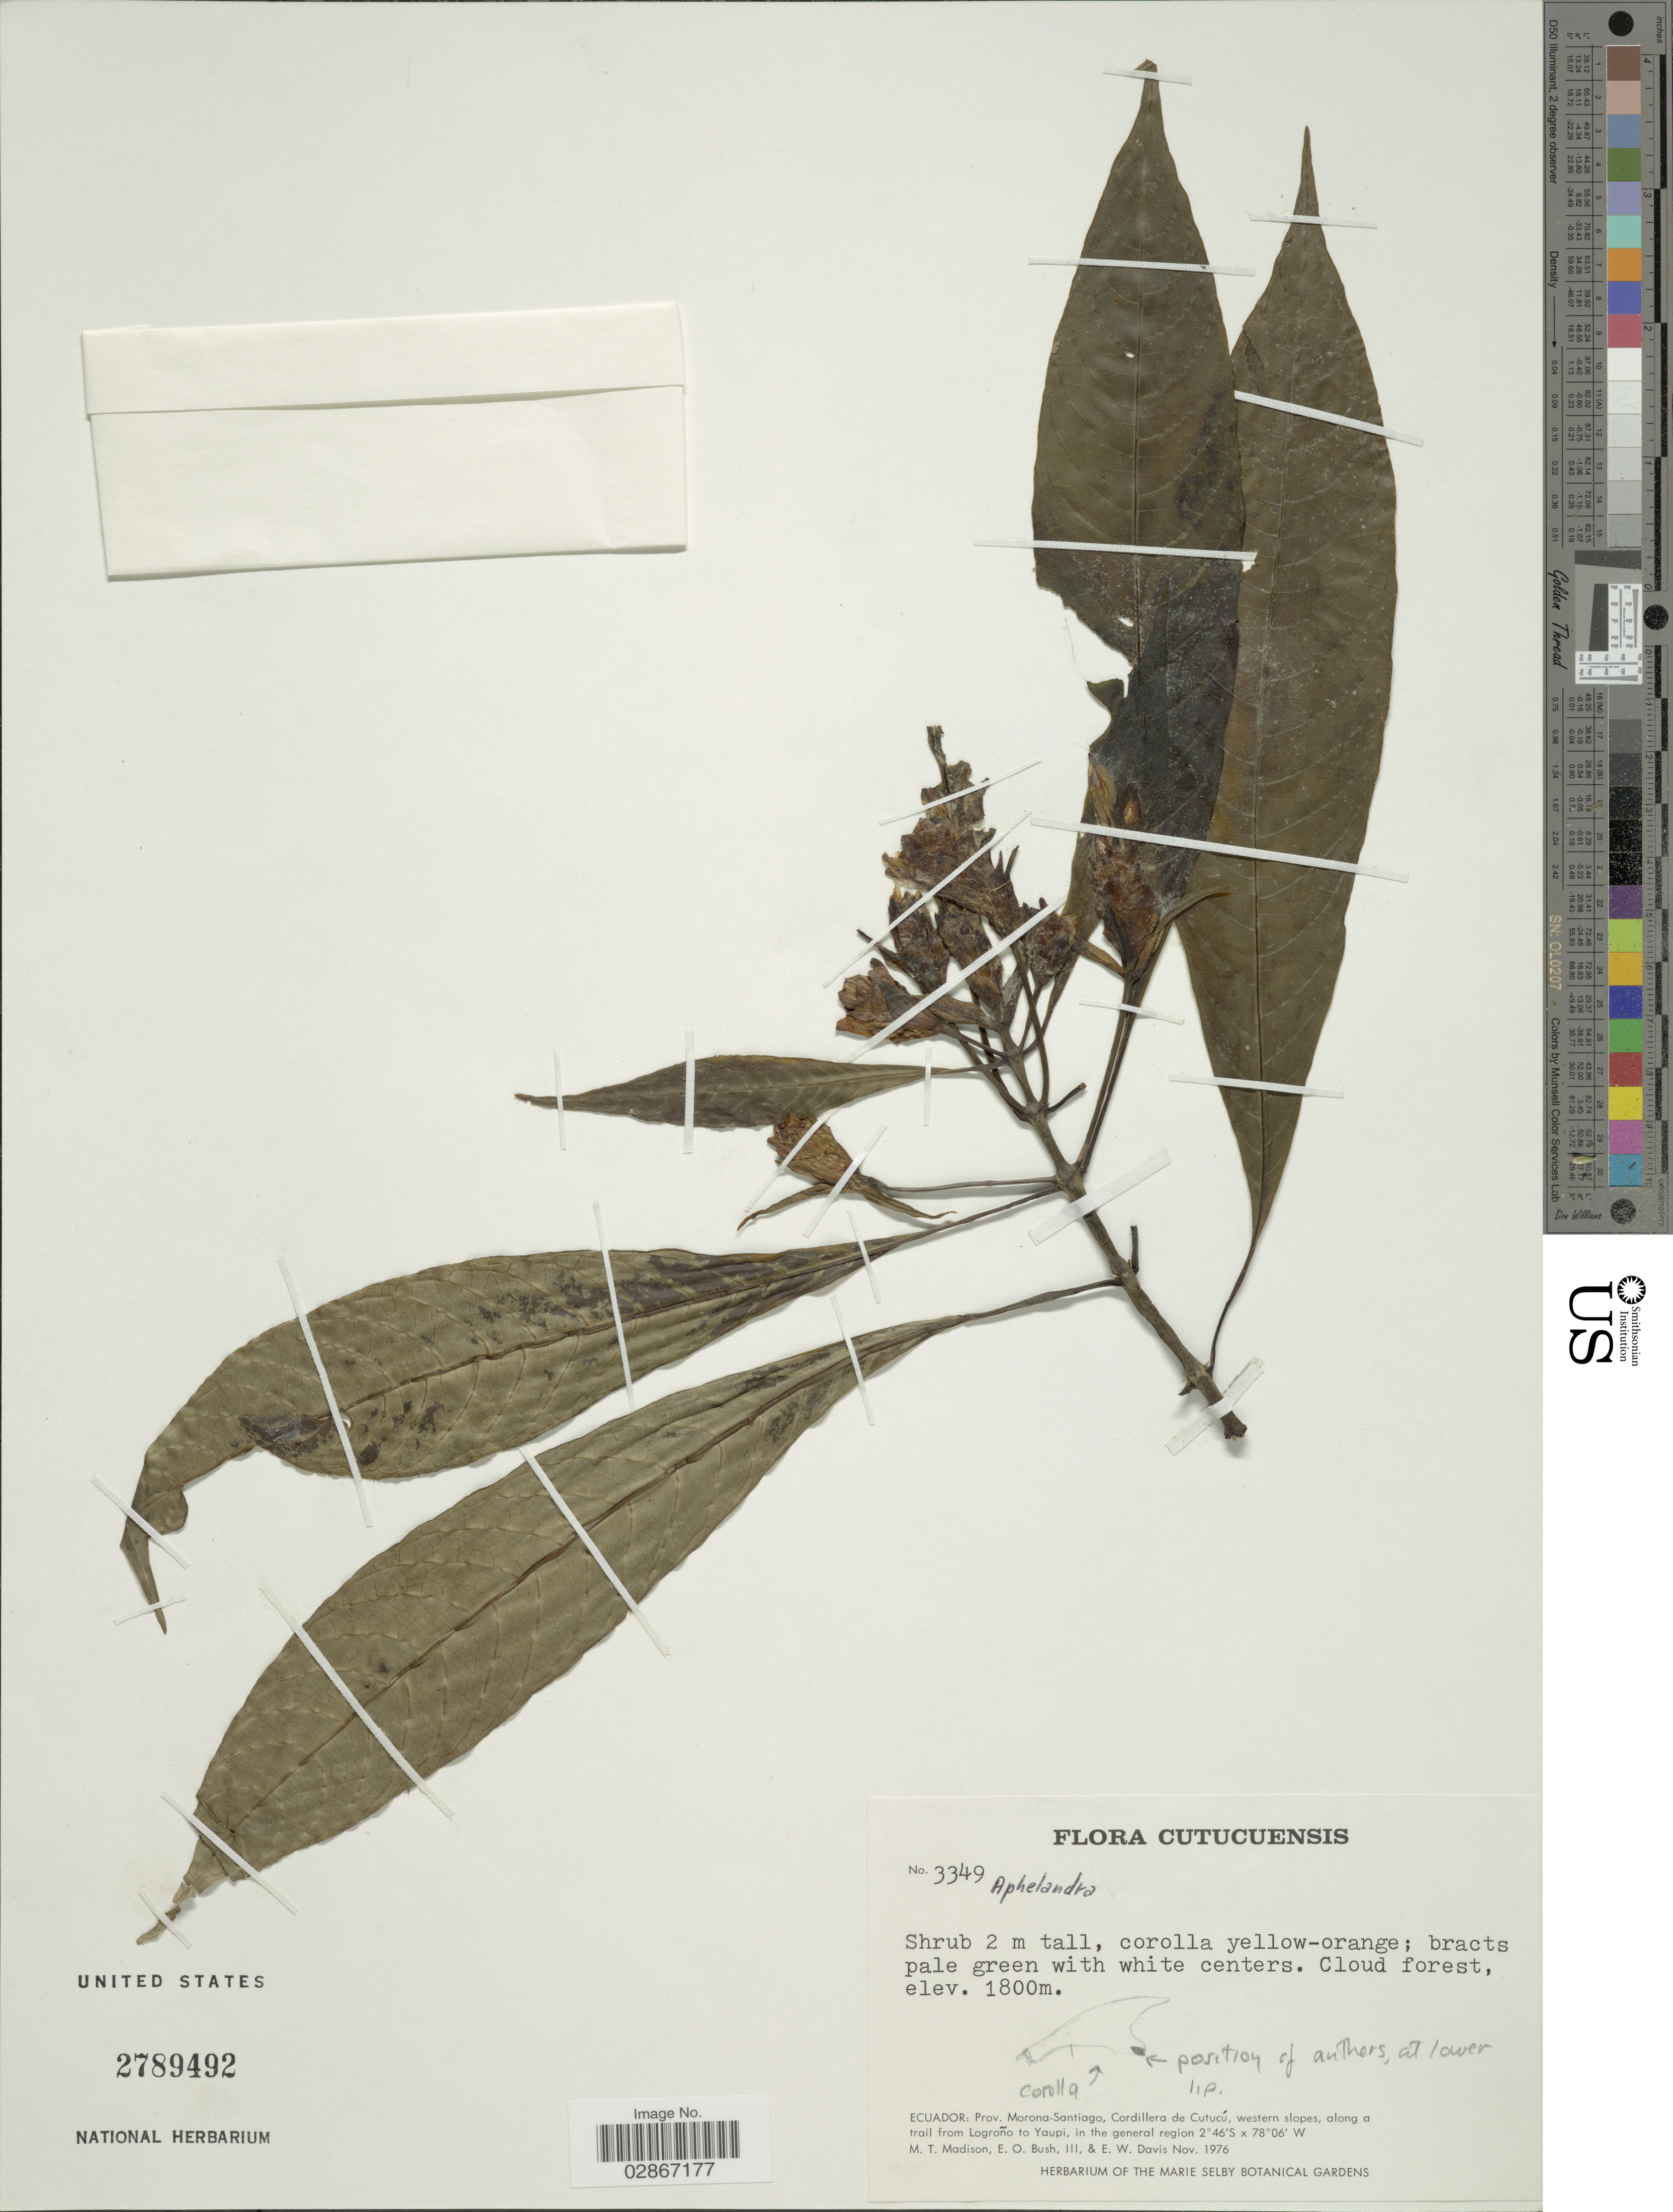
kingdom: Plantae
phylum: Tracheophyta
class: Magnoliopsida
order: Lamiales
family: Acanthaceae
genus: Aphelandra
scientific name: Aphelandra jacobinioides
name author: Lindau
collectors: M. T. Madison, E. O. Bush & E. W. Davis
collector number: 3349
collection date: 1976-11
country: Ecuador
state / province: Morona-Santiago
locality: Prov. Morona-Santiago, Cordillera de Cutucú, western slopes, along a trail from logroño to Yaupi, in the general region.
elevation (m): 1800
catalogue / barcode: US 2789492